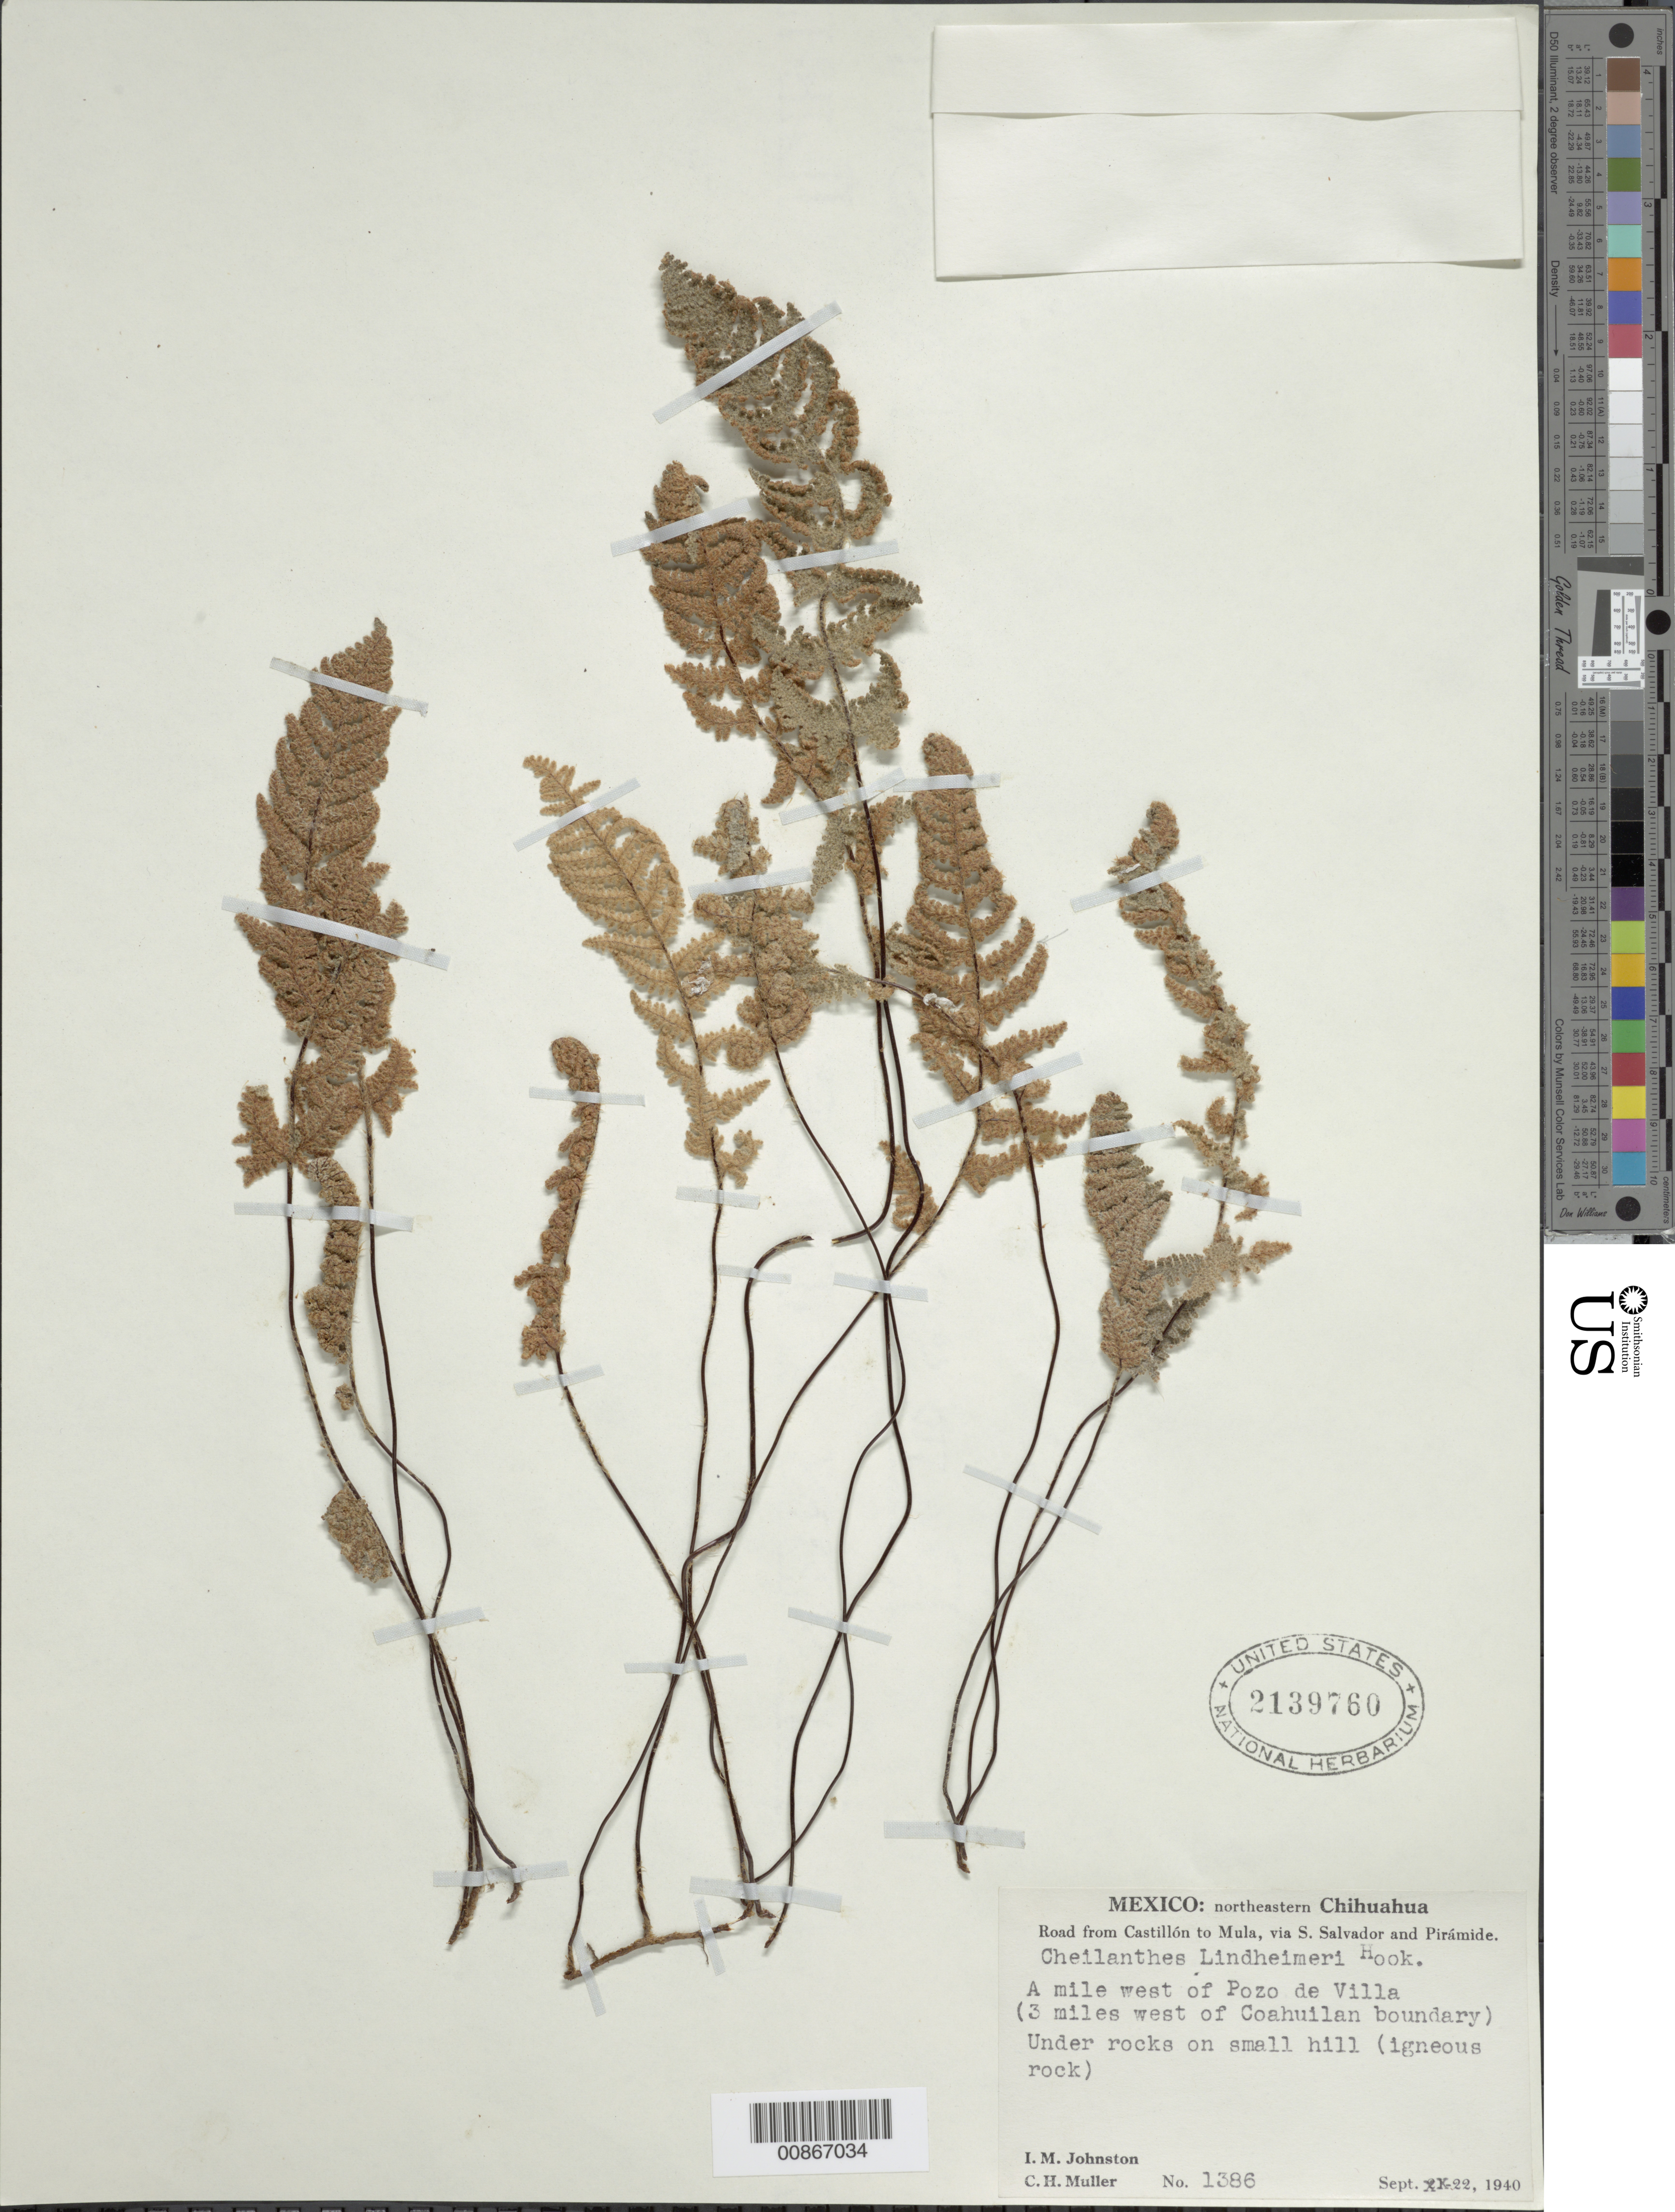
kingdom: Plantae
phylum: Tracheophyta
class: Polypodiopsida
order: Polypodiales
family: Pteridaceae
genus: Myriopteris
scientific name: Myriopteris lindheimeri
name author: (Hook.) J. Sm.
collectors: I.M. Johnston & C. H. Muller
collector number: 1386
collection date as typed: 22 Sep 1940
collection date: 1940-09-22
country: Mexico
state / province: Chihuahua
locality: Road from Castillón to Mula, vía S. Salvador and Pirámide. A mile west of Pozo de Villa (3 miles west of Coahuilan boundary).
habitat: Under rocks on small hill (igneous rock).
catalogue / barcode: US 2139760